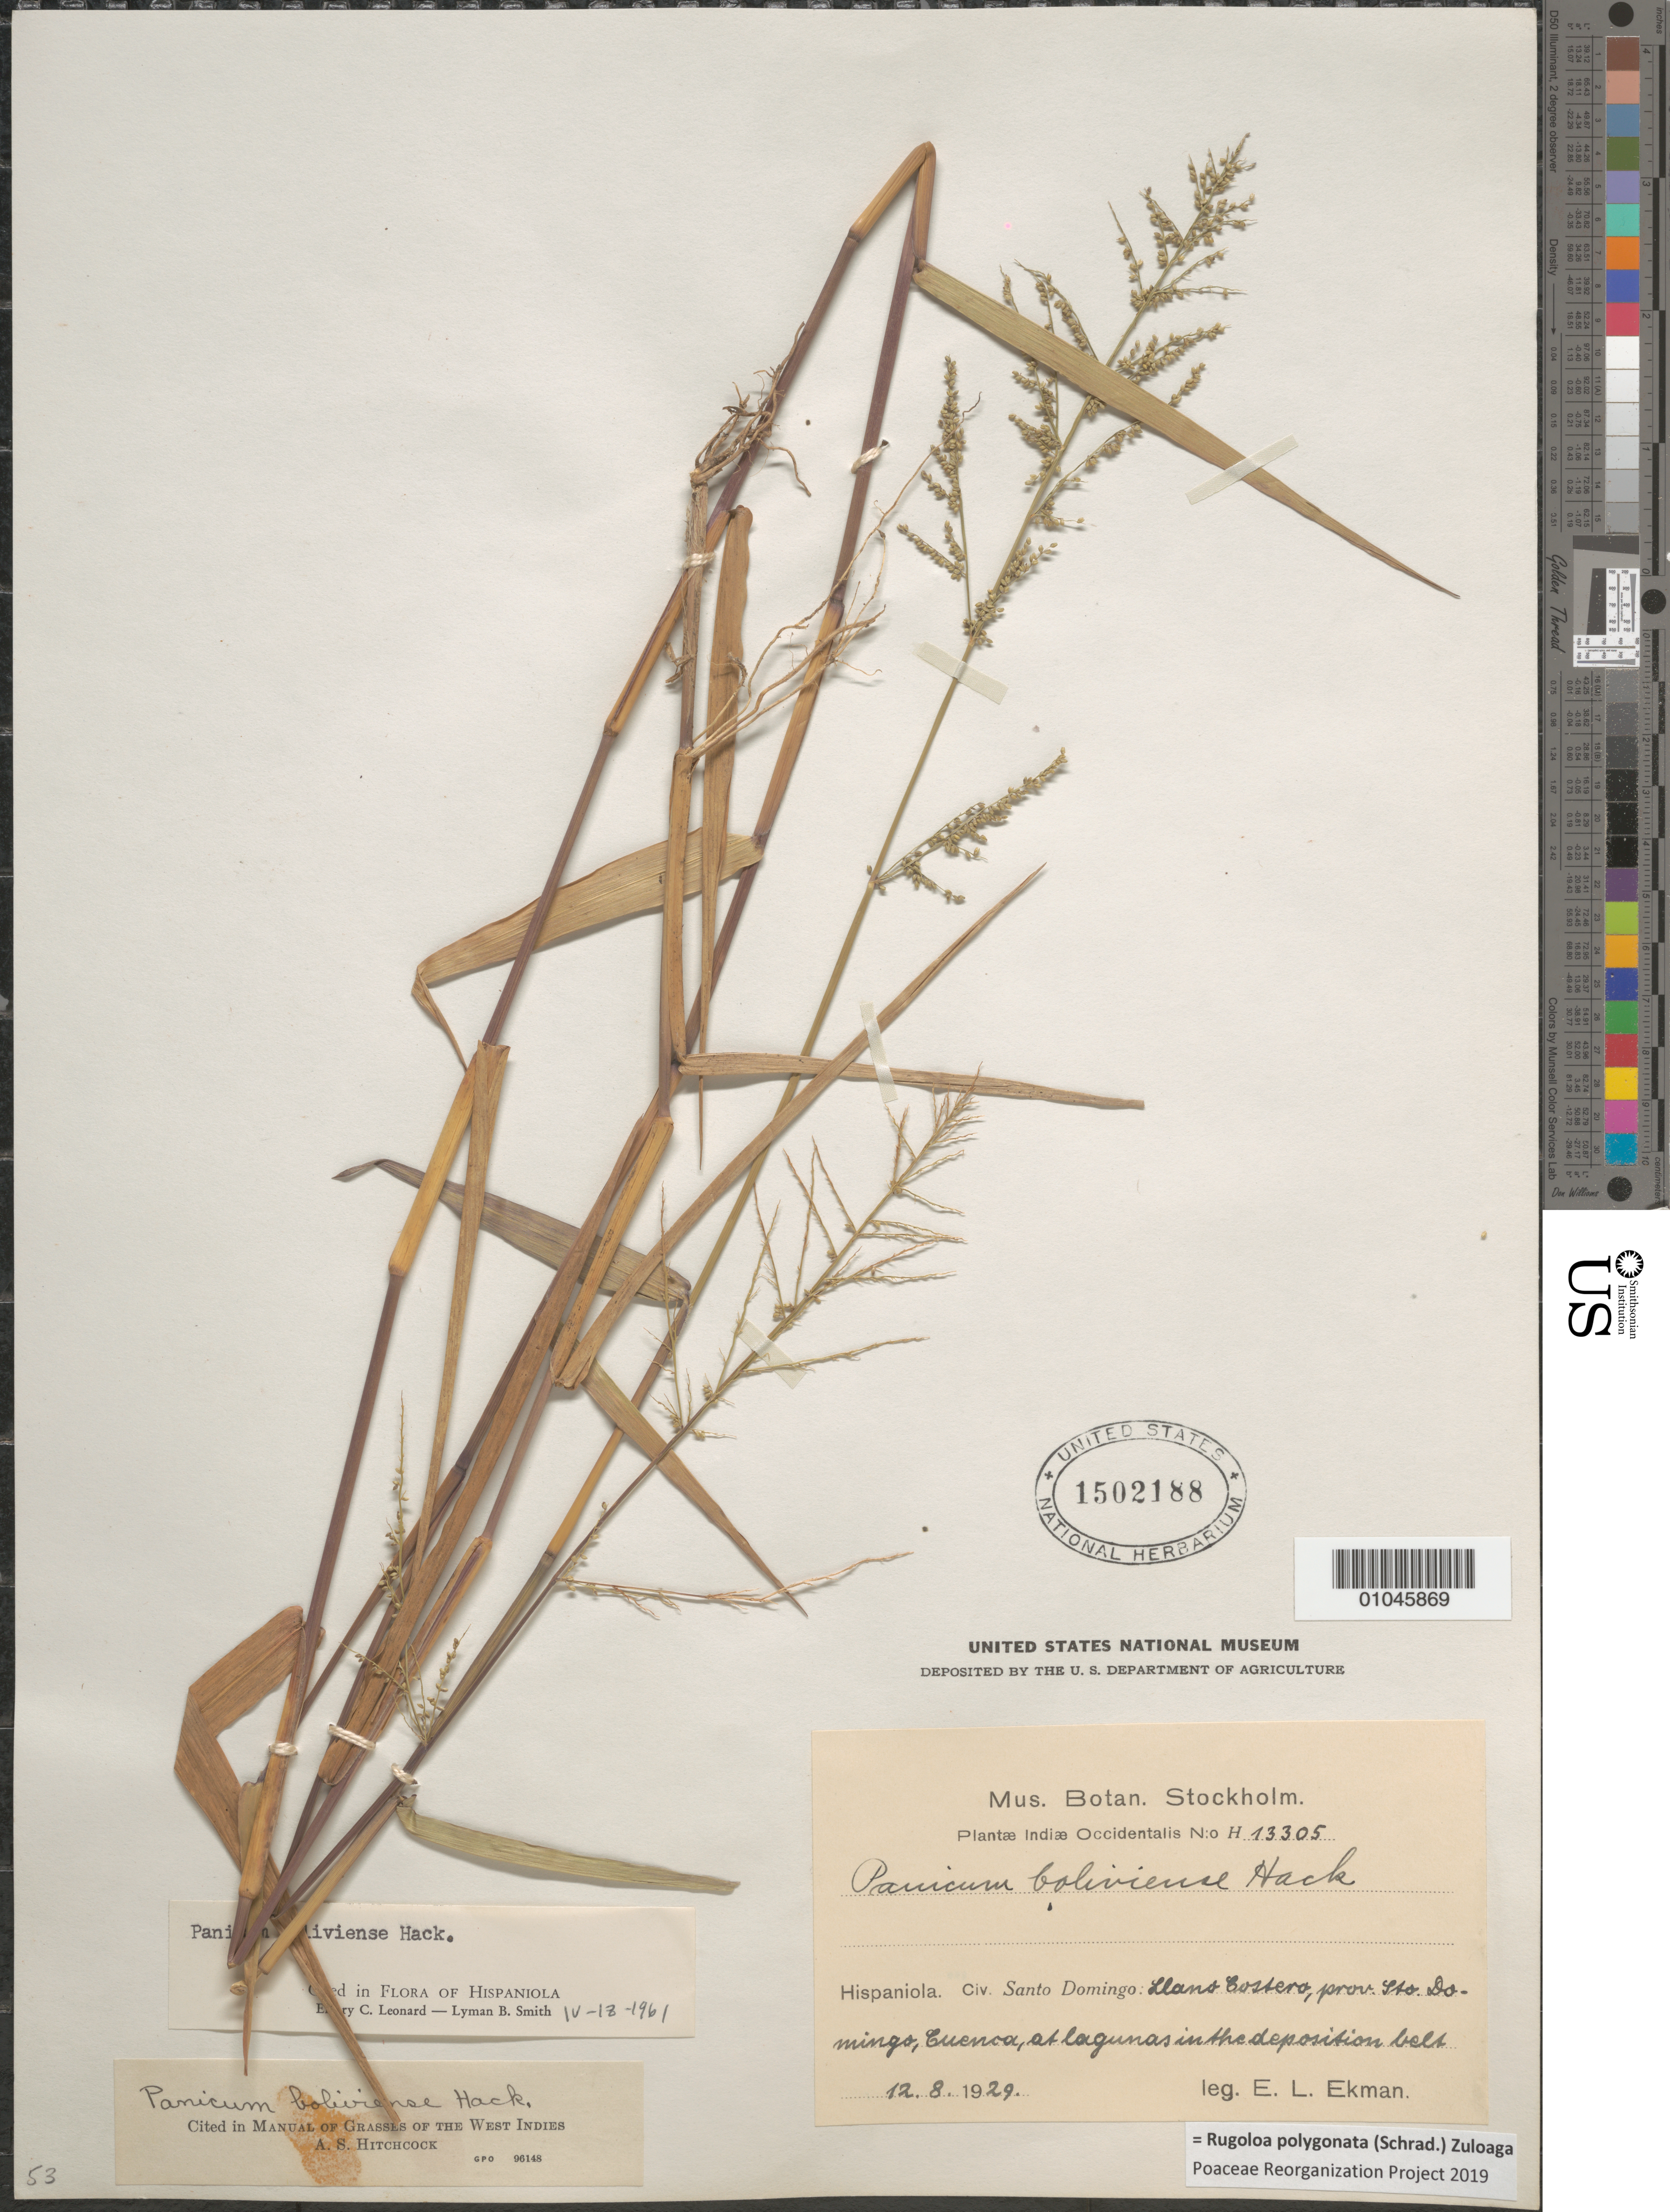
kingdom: Plantae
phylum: Tracheophyta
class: Liliopsida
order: Poales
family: Poaceae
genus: Panicum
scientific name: Panicum boliviense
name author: Hack.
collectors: E. L. Ekman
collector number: H 13305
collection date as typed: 12 Aug 1929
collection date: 1929-08-12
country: Dominican Republic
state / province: La Vega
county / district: Santo Domingo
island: Hispaniola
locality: Guenoa, at Lagunas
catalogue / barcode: US 1502188